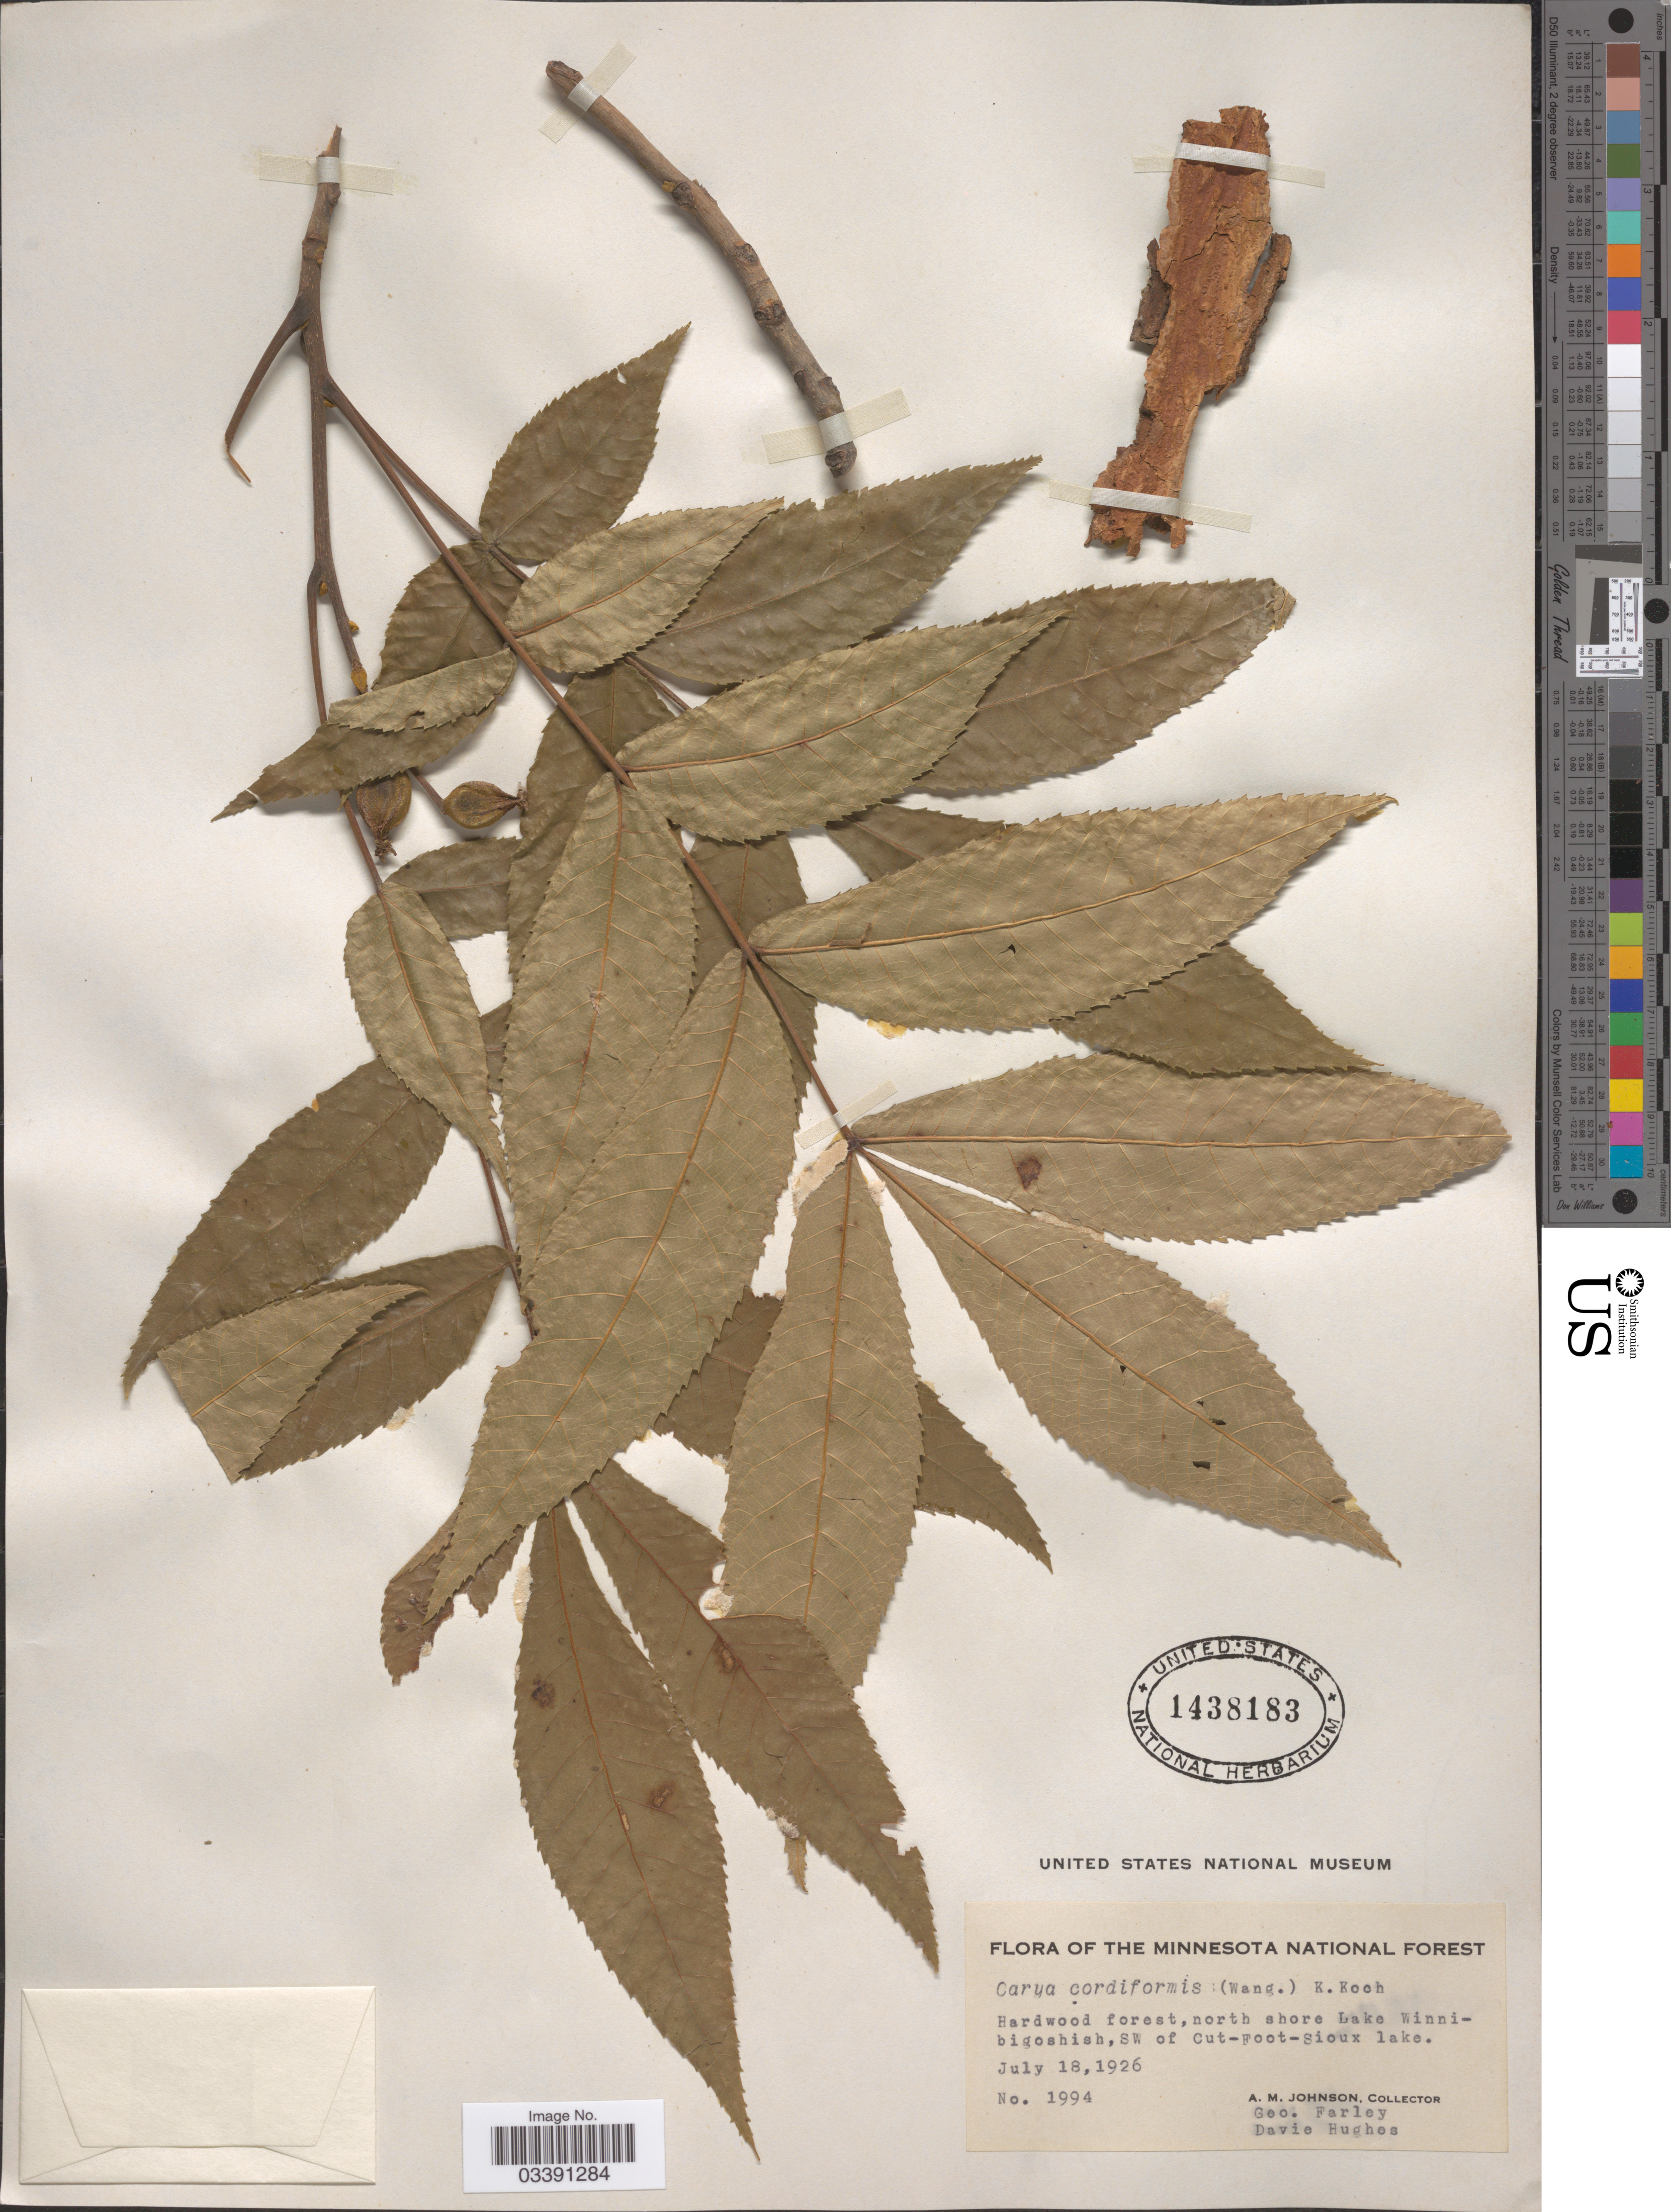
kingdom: Plantae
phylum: Tracheophyta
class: Magnoliopsida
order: Fagales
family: Juglandaceae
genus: Carya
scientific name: Carya cordiformis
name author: (Wangenh.) K. Koch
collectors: A. M. Johnson, G. Farley & D. Hughes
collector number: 1994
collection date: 1926-07-18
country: United States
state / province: Minnesota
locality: The Minnesota National Forest. Hardwood forest, north shore Lake Winnibigoshish, SW of Cut-Foot-Sioux lake.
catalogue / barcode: US 1438183